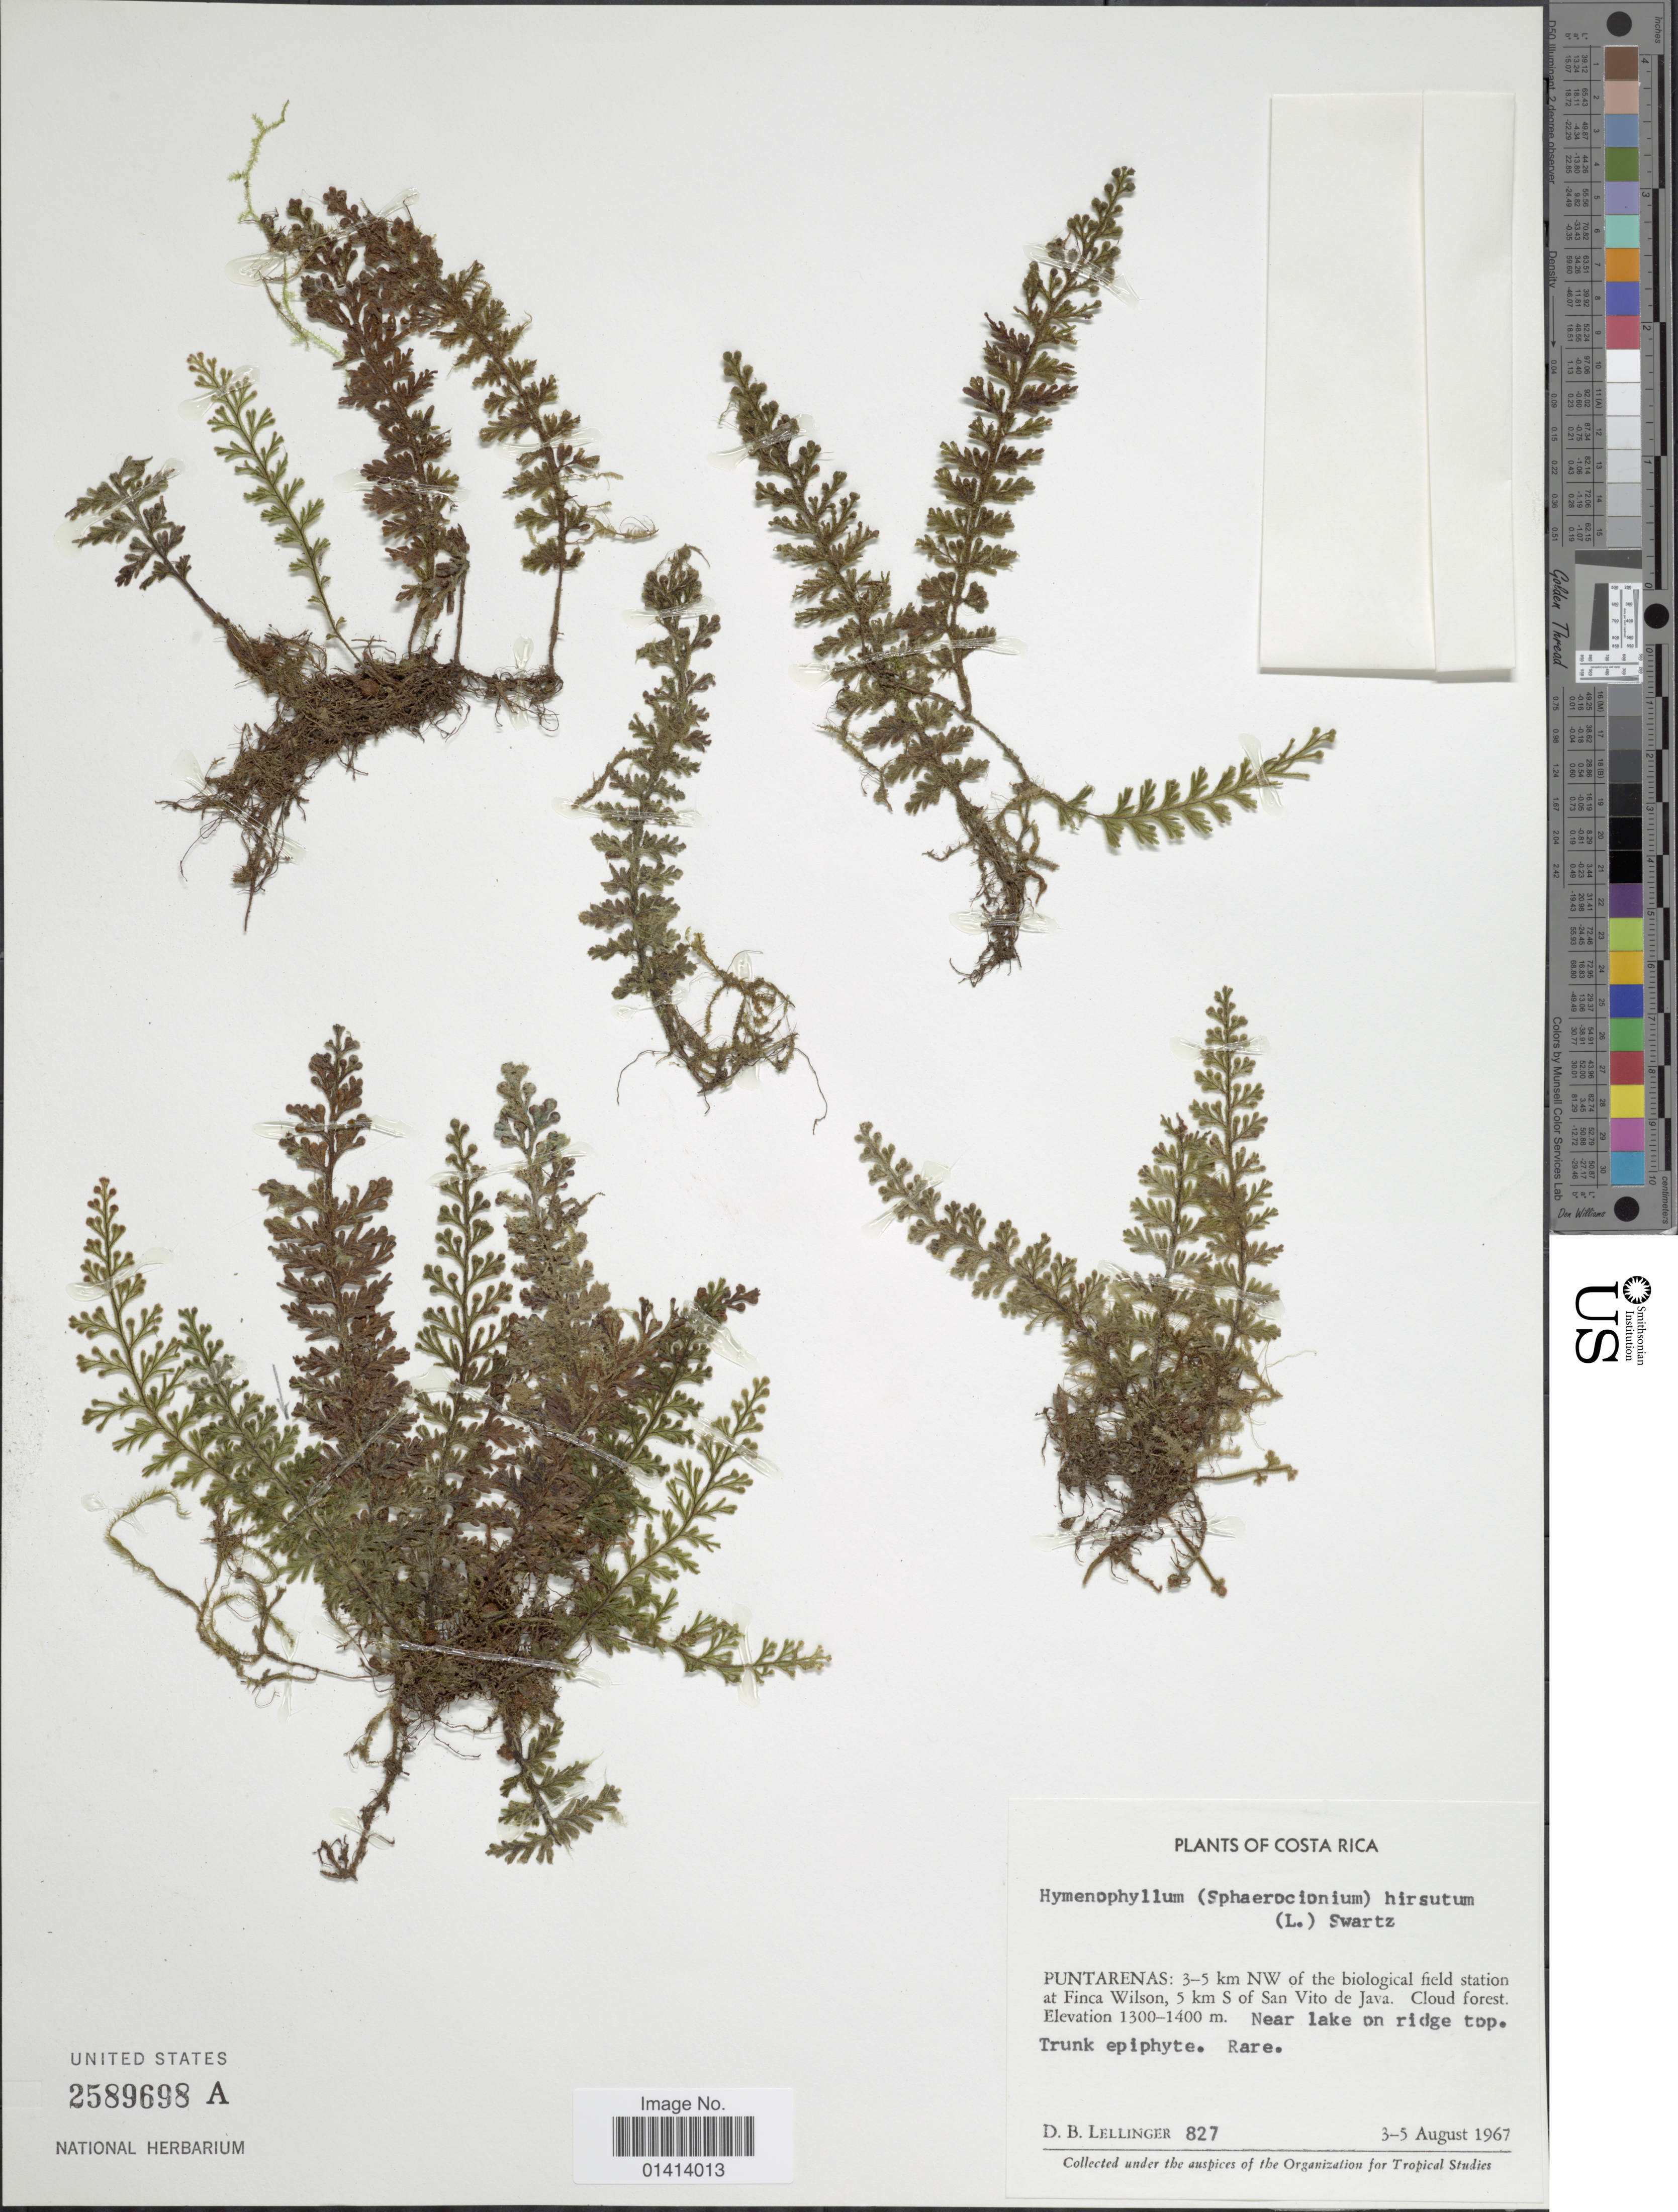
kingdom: Plantae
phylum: Tracheophyta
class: Polypodiopsida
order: Hymenophyllales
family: Hymenophyllaceae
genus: Hymenophyllum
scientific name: Hymenophyllum hirsutum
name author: (L.) Sw.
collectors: D. B. Lellinger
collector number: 827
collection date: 1967-08-03/1967-08-05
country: Costa Rica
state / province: Puntarenas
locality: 3-5 km NW of the biologicak field station at Finca Wilson, 5 km S S of San Vito de Java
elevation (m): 1300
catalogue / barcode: US 2589698A